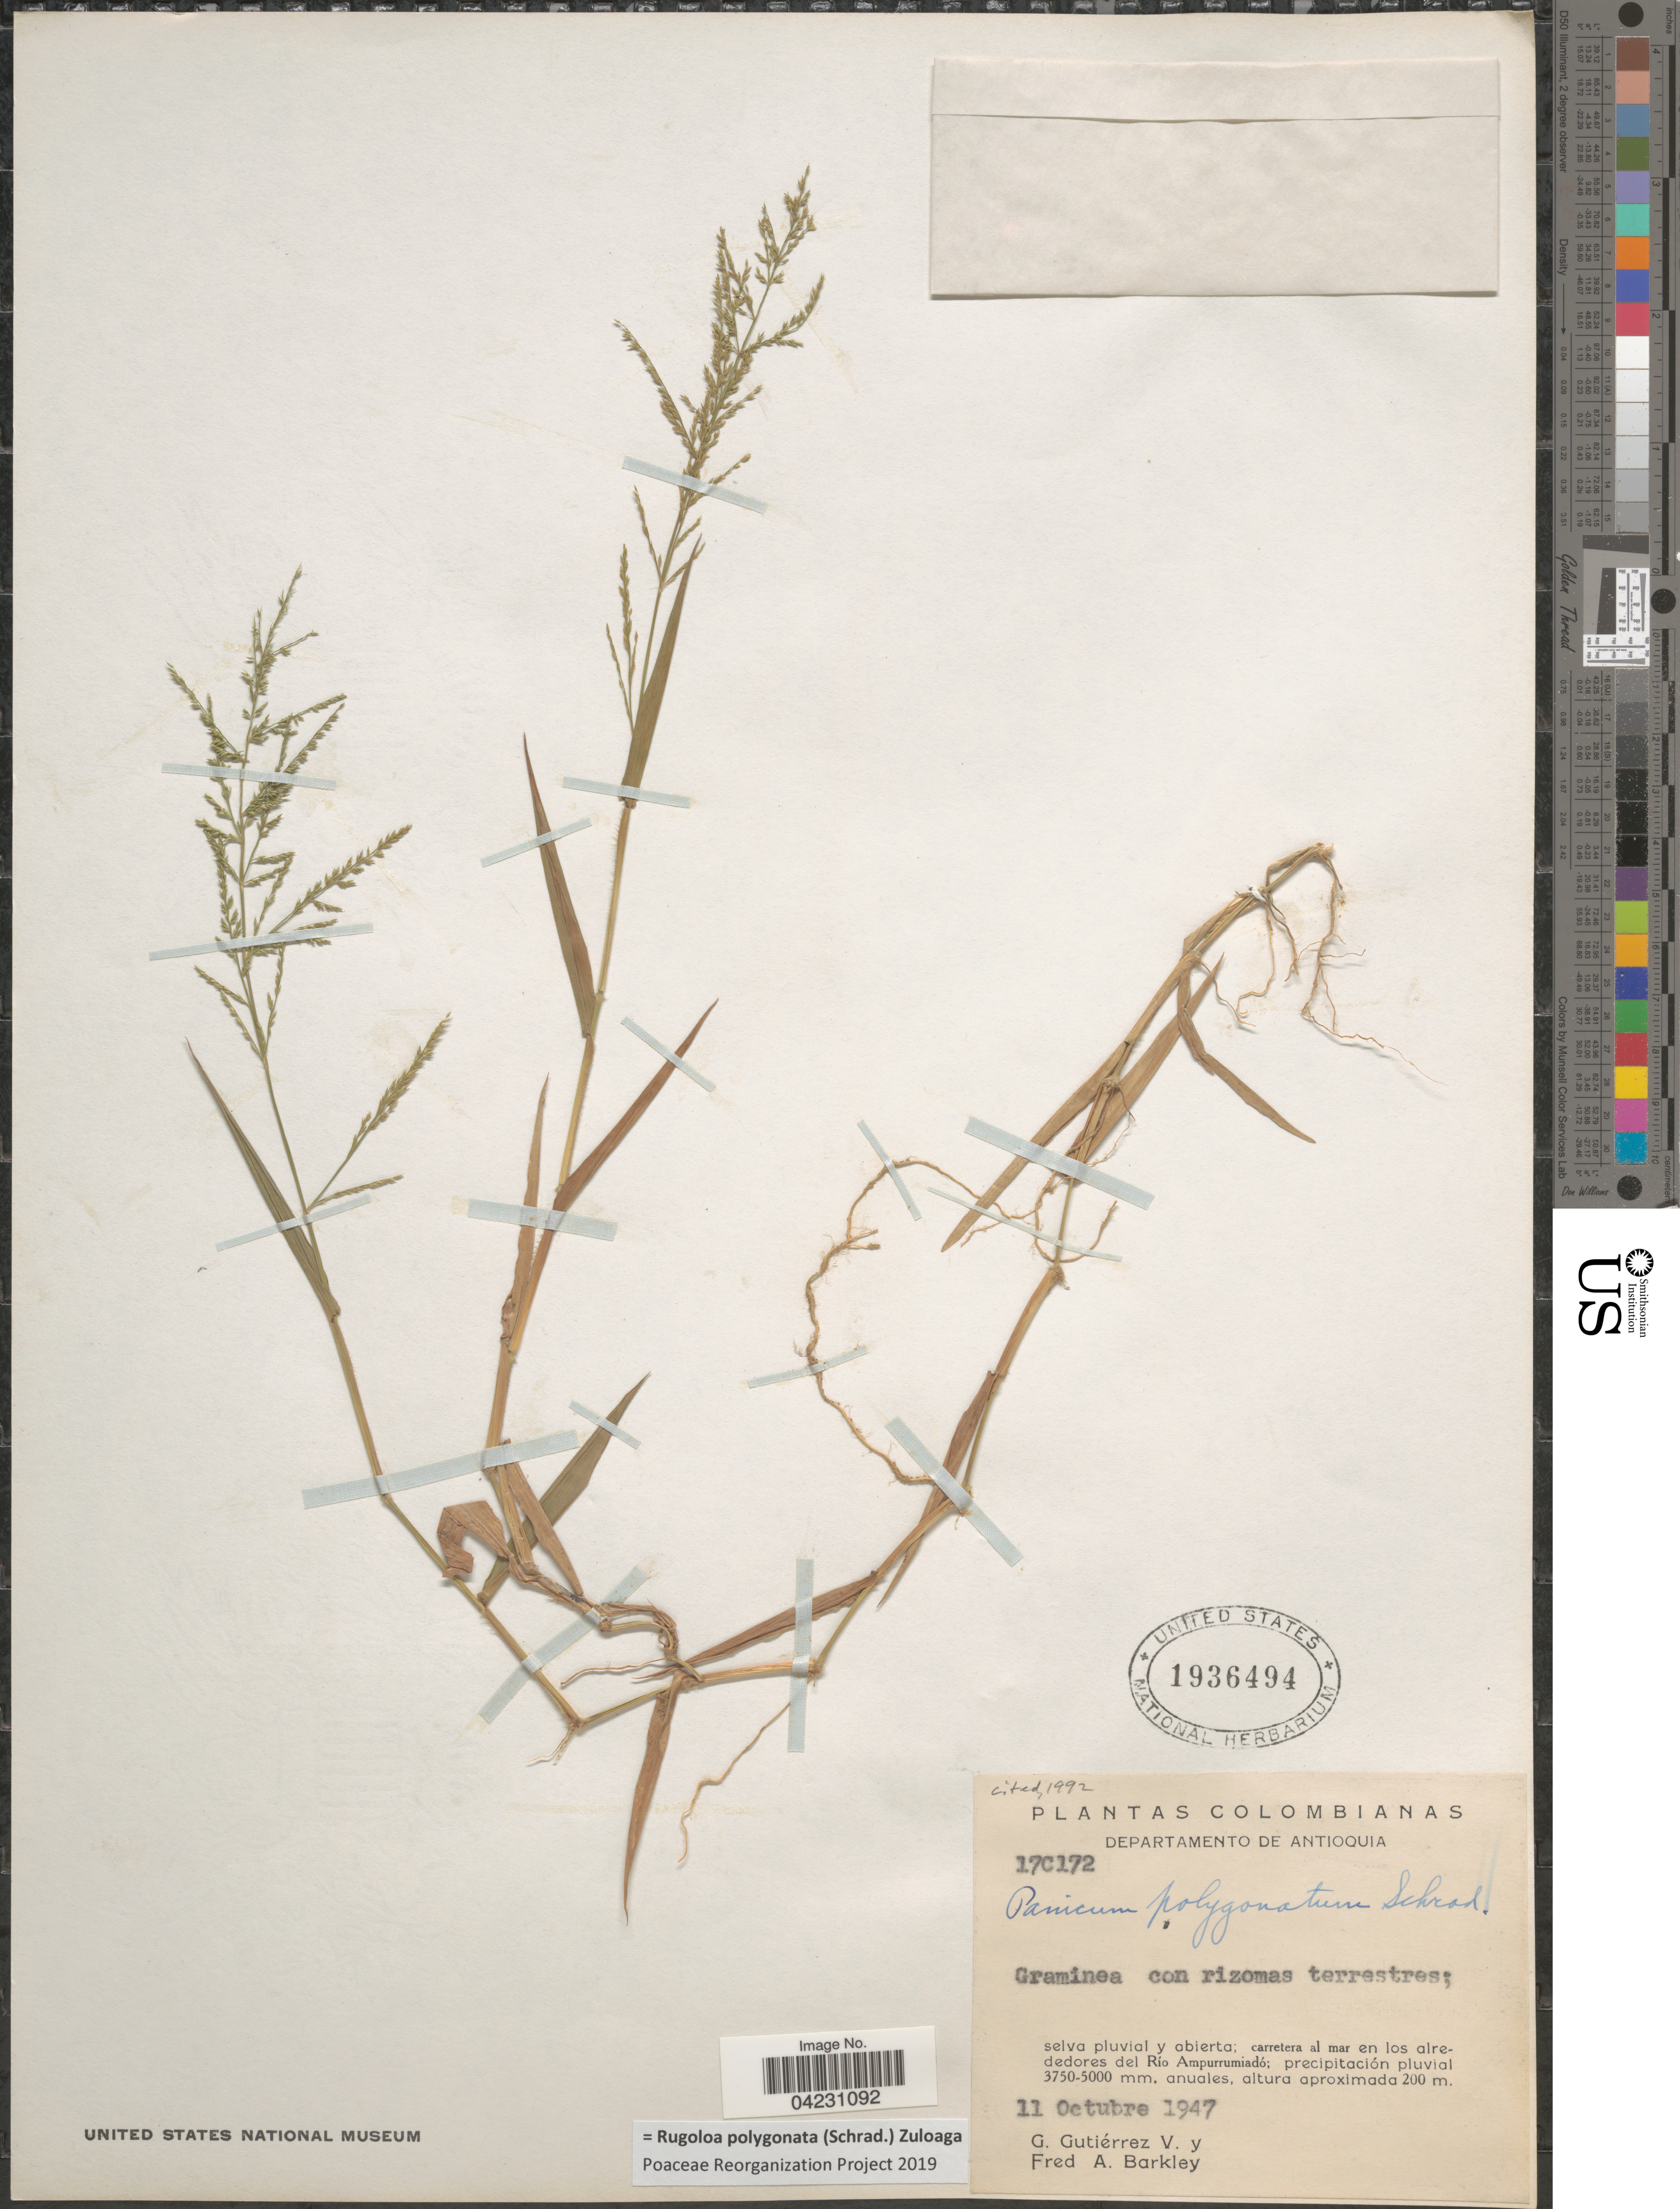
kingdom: Plantae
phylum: Tracheophyta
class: Liliopsida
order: Poales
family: Poaceae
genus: Rugoloa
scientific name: Rugoloa polygonata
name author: (Schrad.) Zuloaga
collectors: G. Guttierez V. & F. A. Barkley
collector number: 17C172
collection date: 1947-10-11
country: Colombia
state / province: Antioquia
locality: Departamento de Antioquia. Selva pluvial y abierta; carretera al mar en los alrededores del Río Ampurrumiadó.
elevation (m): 200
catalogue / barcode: US 1936494